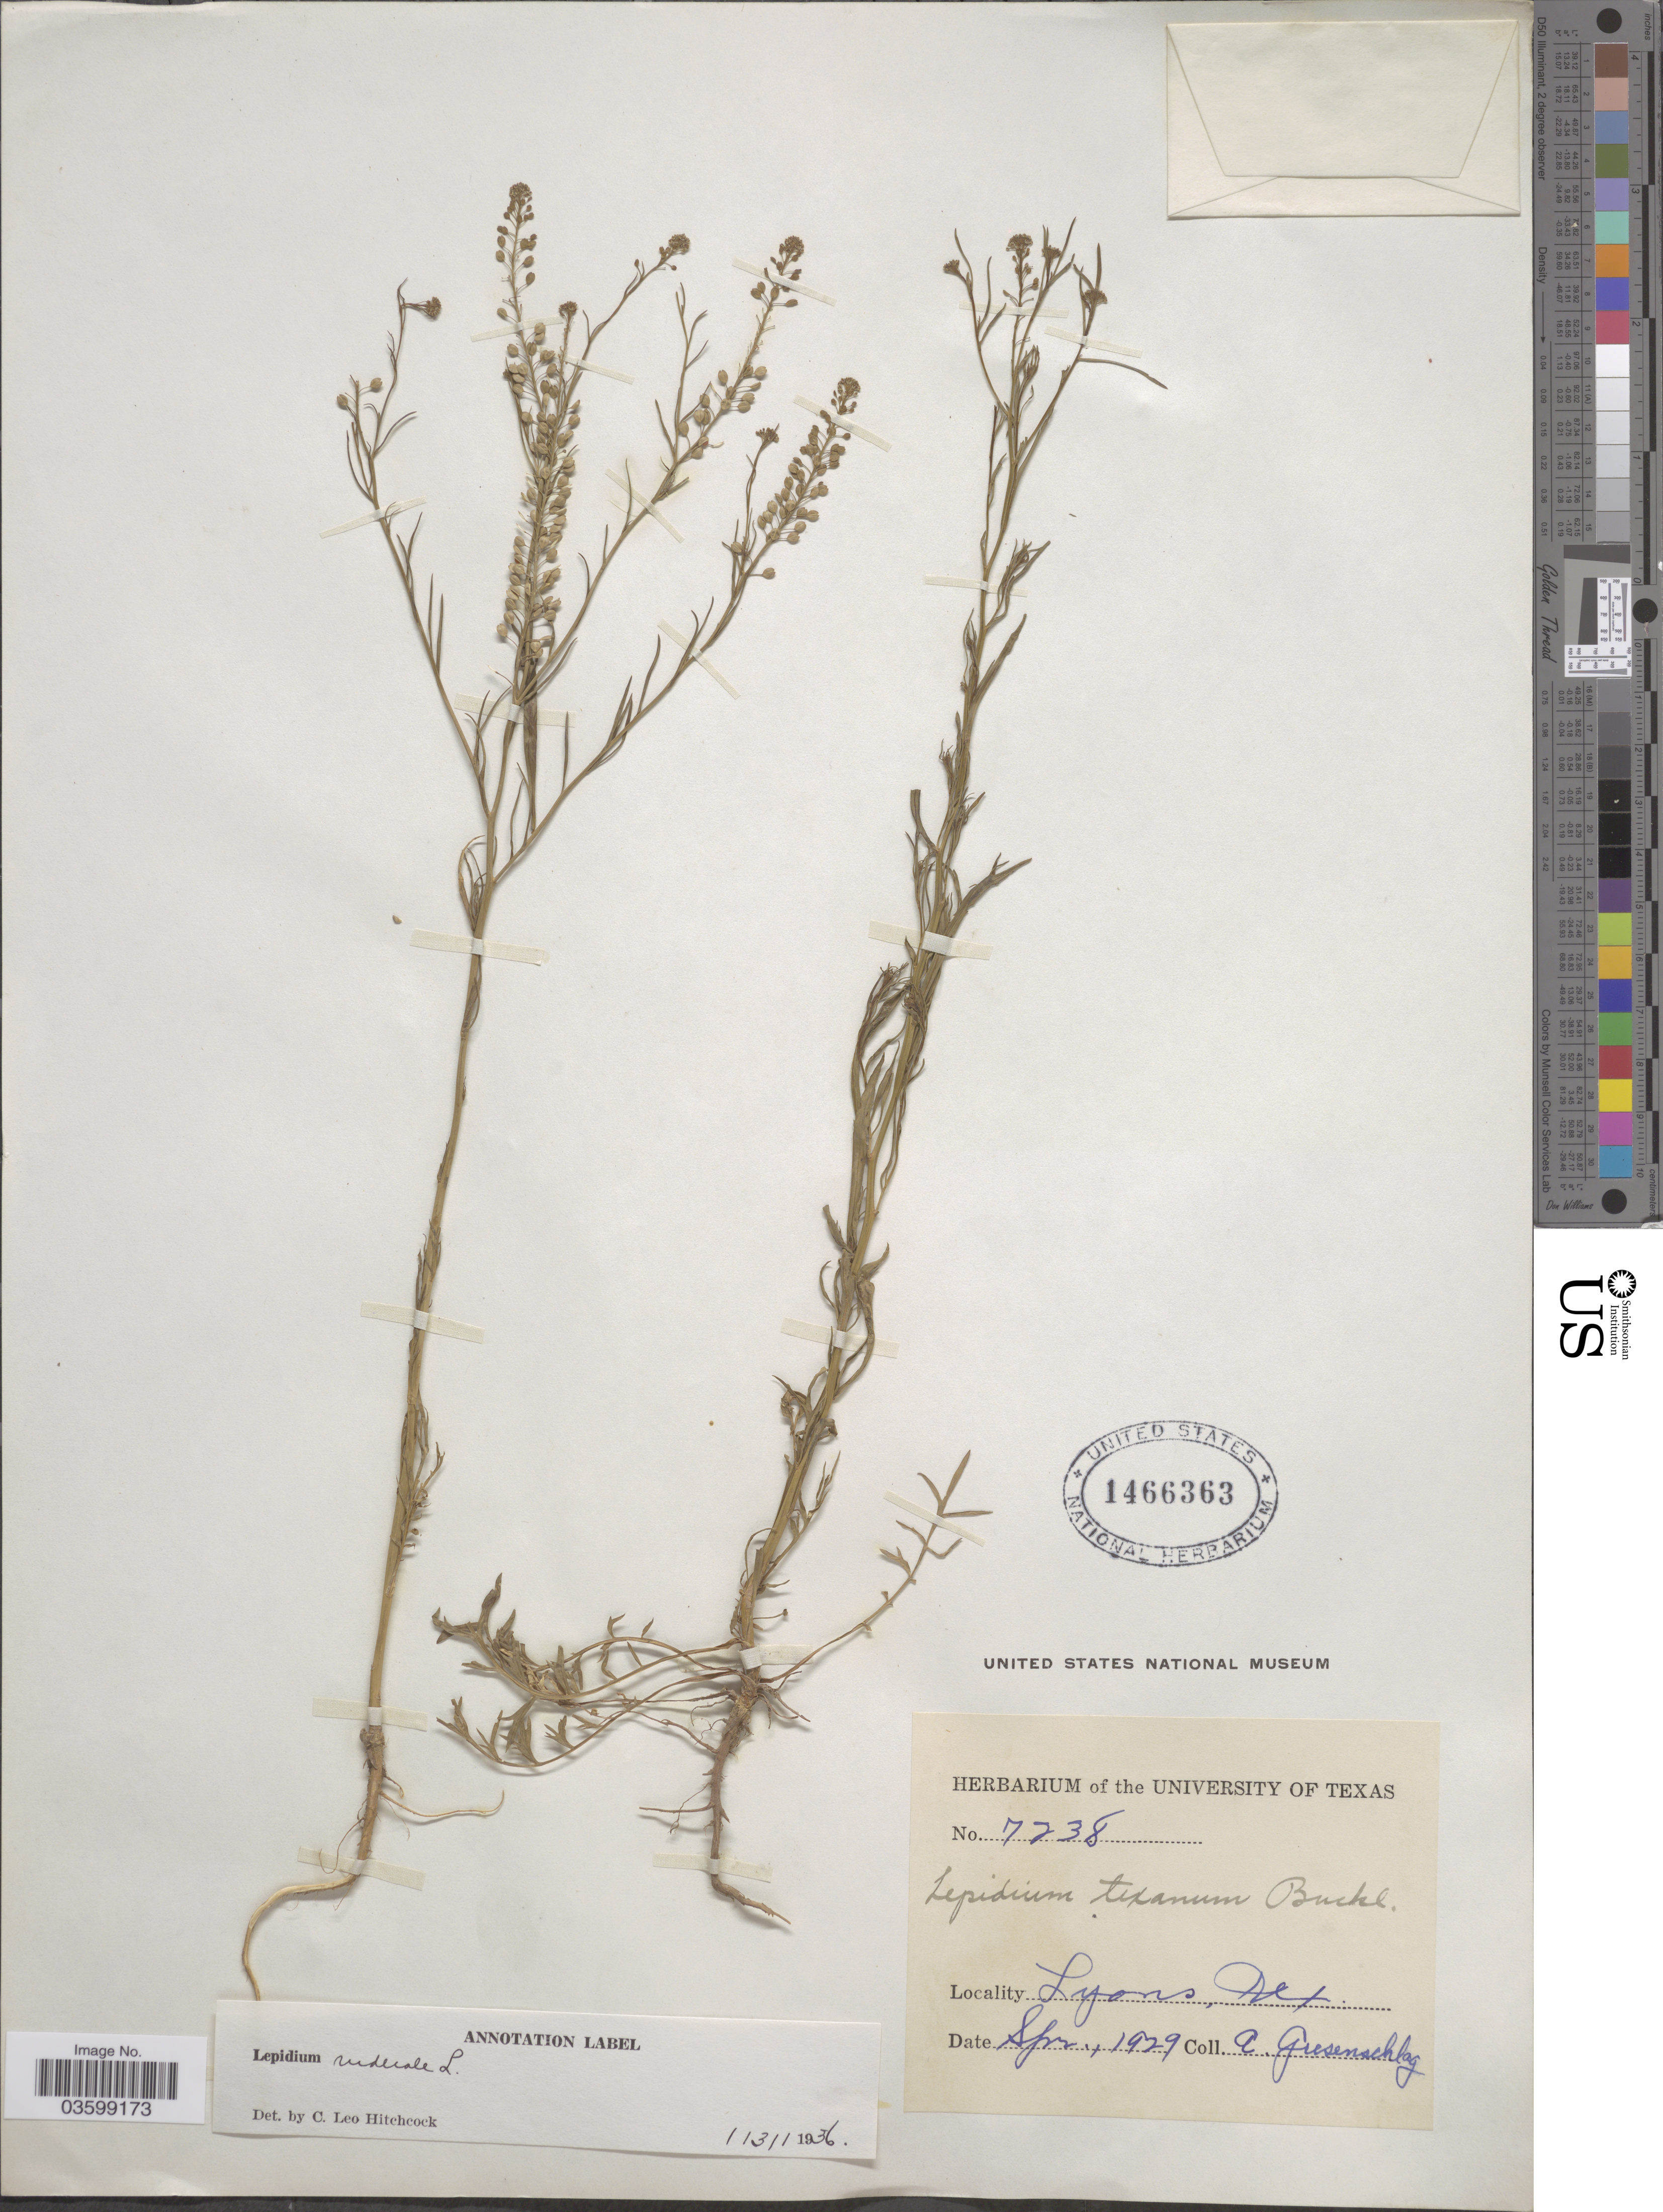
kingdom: Plantae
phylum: Tracheophyta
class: Magnoliopsida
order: Brassicales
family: Brassicaceae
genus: Lepidium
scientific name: Lepidium ruderale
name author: Burm. f.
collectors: A. Gresenchlag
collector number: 7238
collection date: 1929-09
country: United States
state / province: Montana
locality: Lyons.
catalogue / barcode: US 1466363